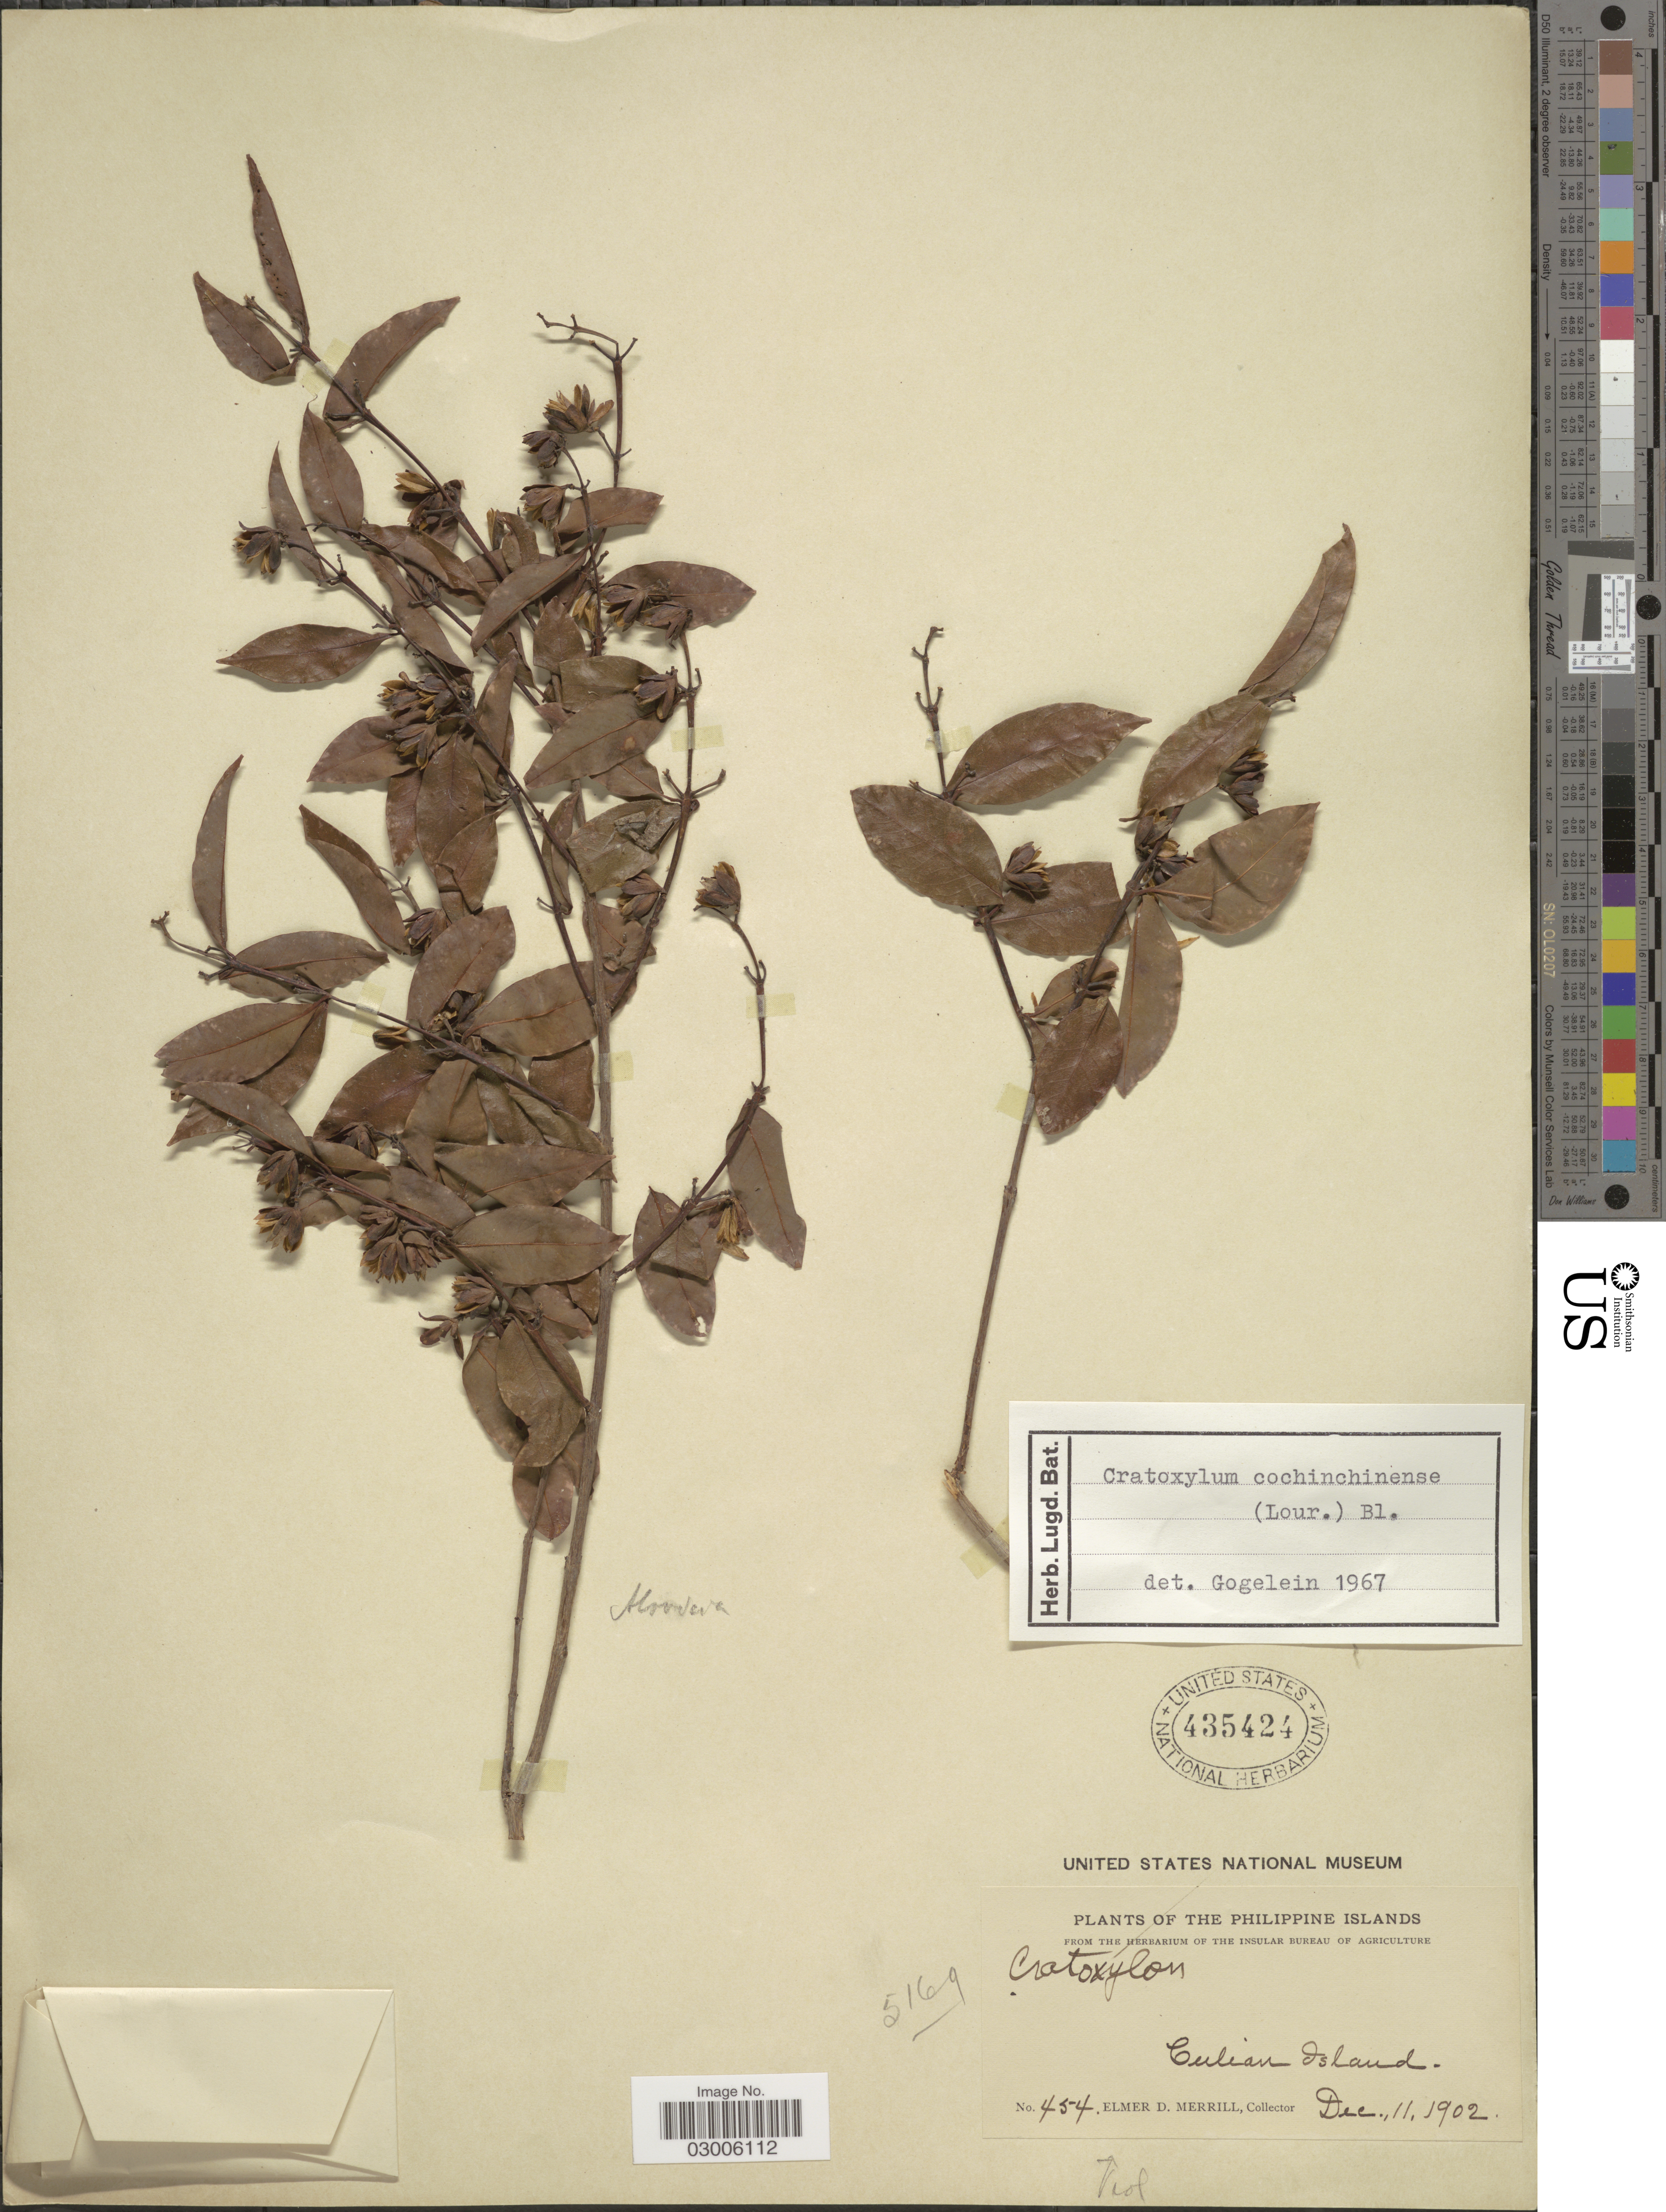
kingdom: Plantae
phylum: Tracheophyta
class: Magnoliopsida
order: Malpighiales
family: Hypericaceae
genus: Cratoxylum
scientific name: Cratoxylum cochinchinense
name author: (Lour.) Blume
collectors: E. D. Merrill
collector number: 454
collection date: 1902-12-11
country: Philippines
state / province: Mimaropa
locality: Culion Island.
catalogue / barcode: US 435424